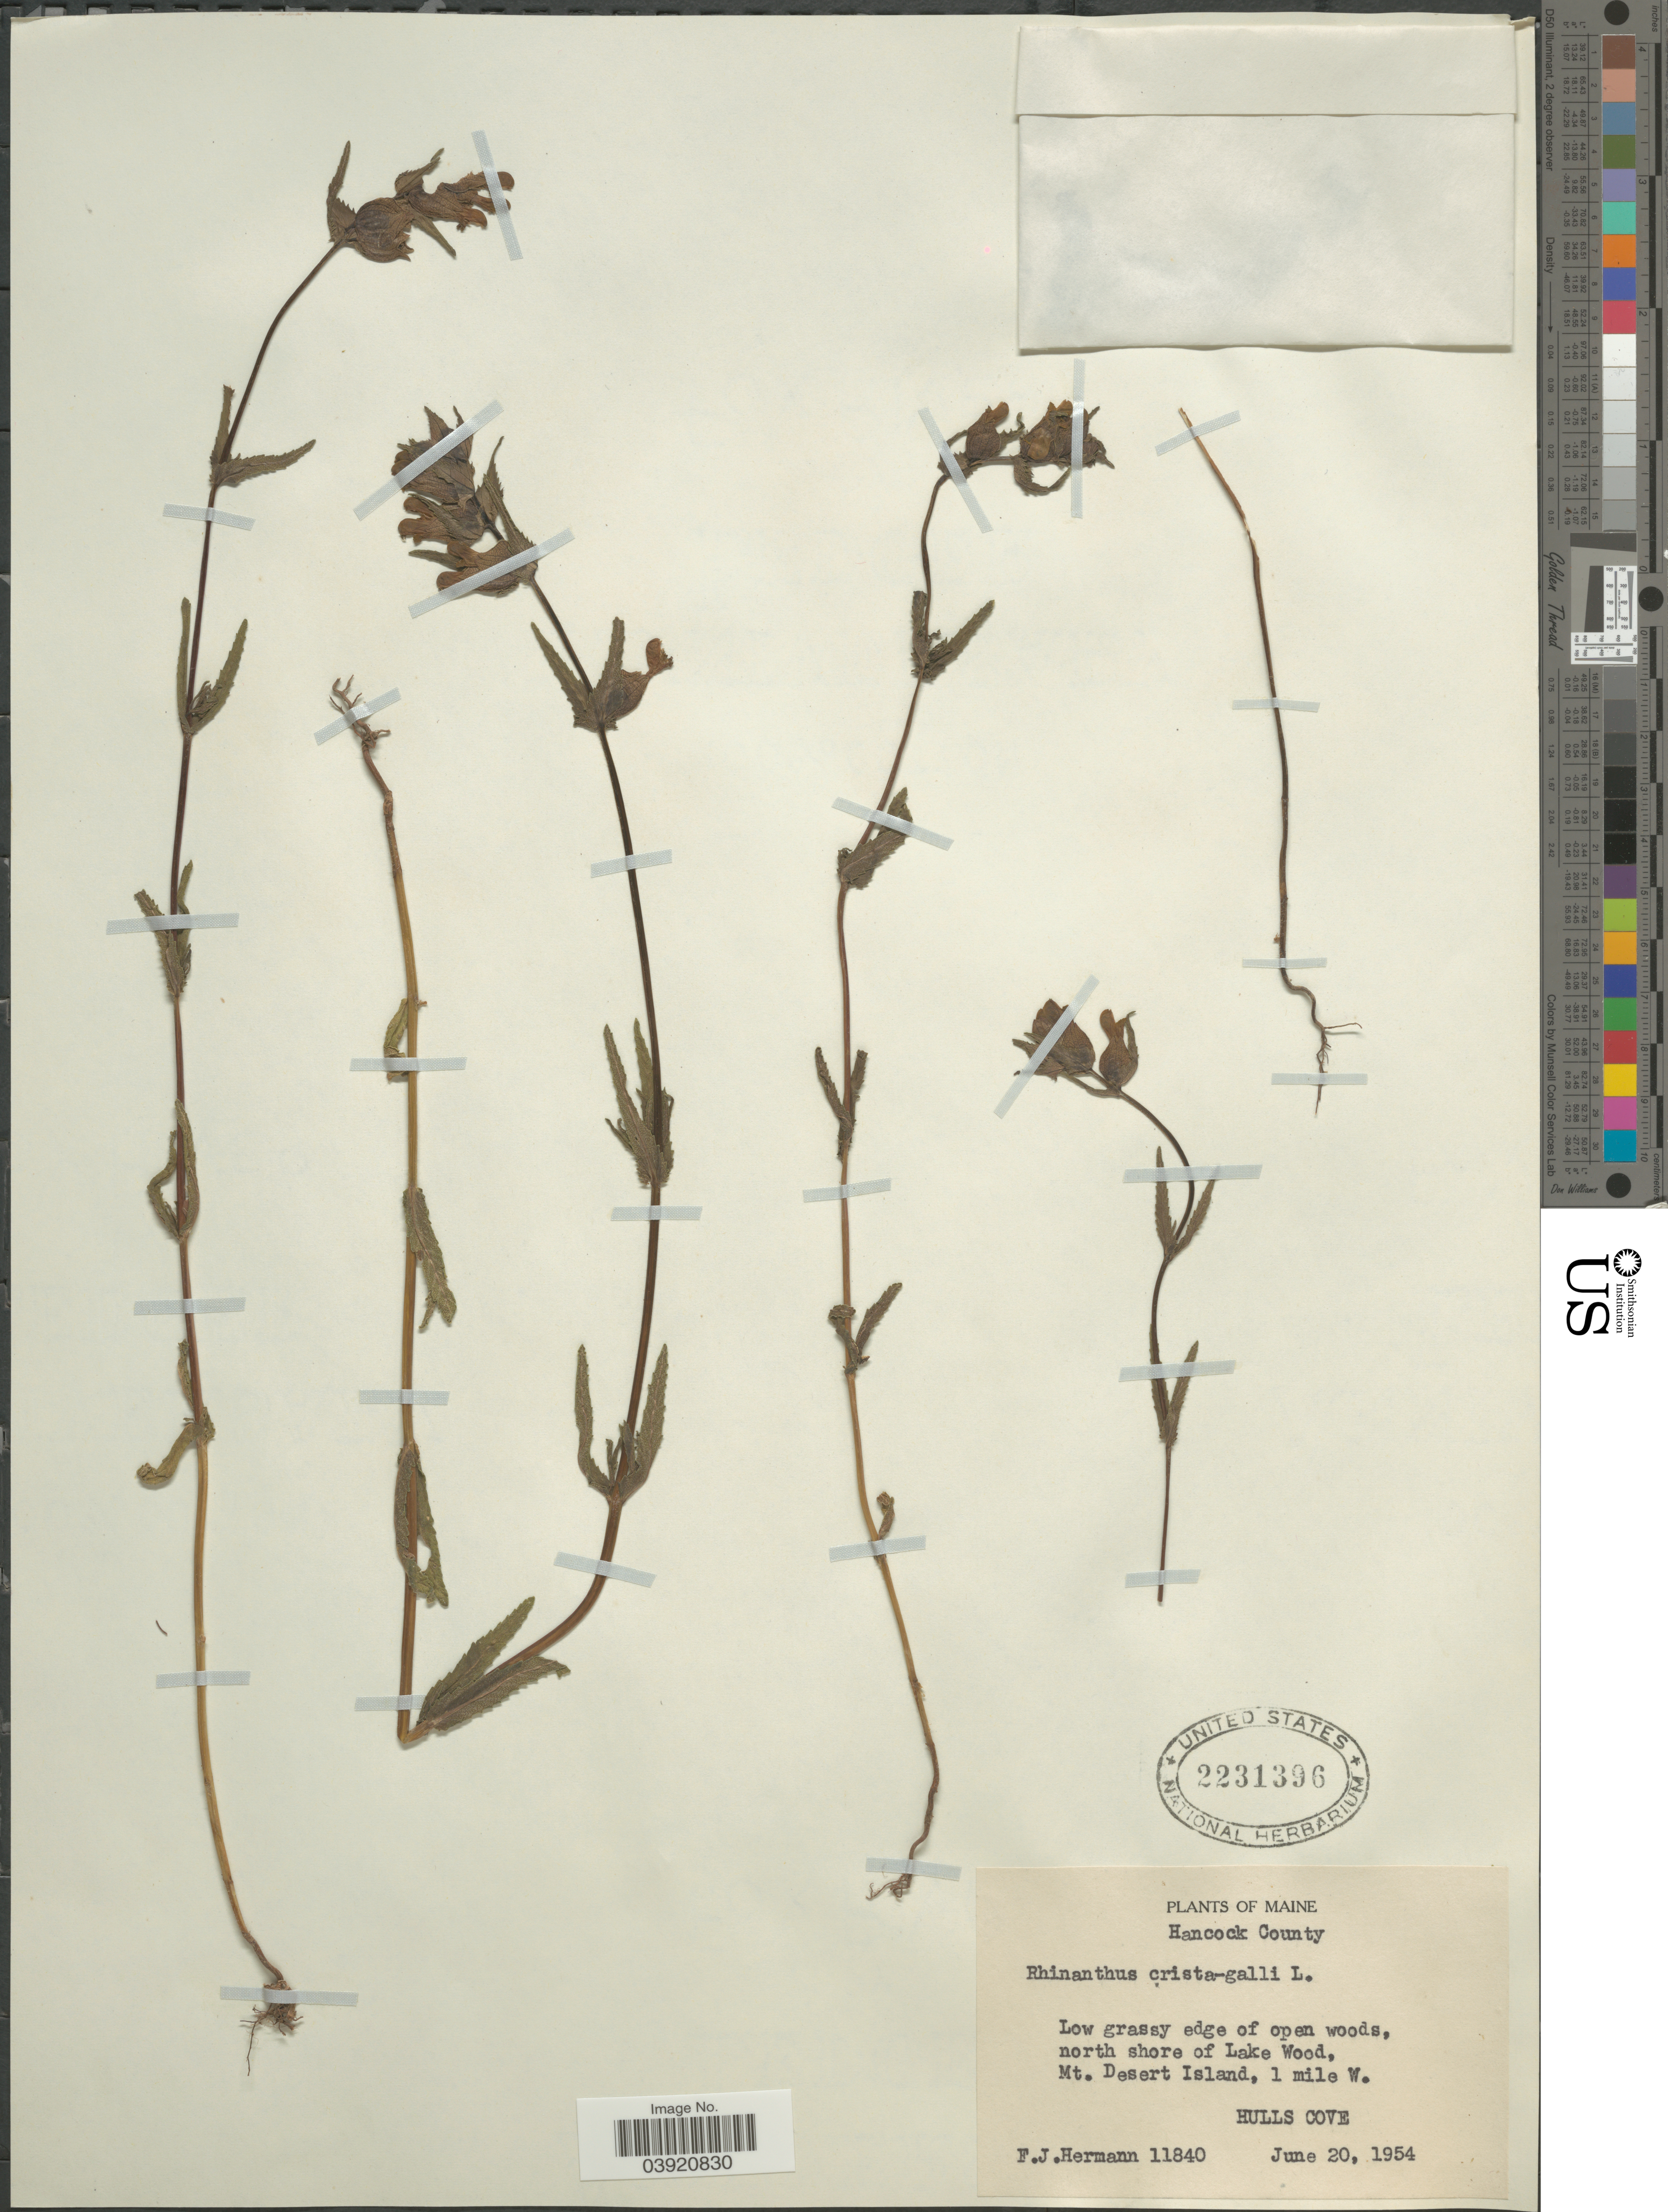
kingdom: Plantae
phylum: Tracheophyta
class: Magnoliopsida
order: Lamiales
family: Orobanchaceae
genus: Rhinanthus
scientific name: Rhinanthus crista-galli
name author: L.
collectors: F. J. Hermann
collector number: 11840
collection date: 1954-06-20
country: United States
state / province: Maine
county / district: Hancock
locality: Mt. Desert Island, 1 mile W. Hulls Cove.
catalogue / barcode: US 2231396